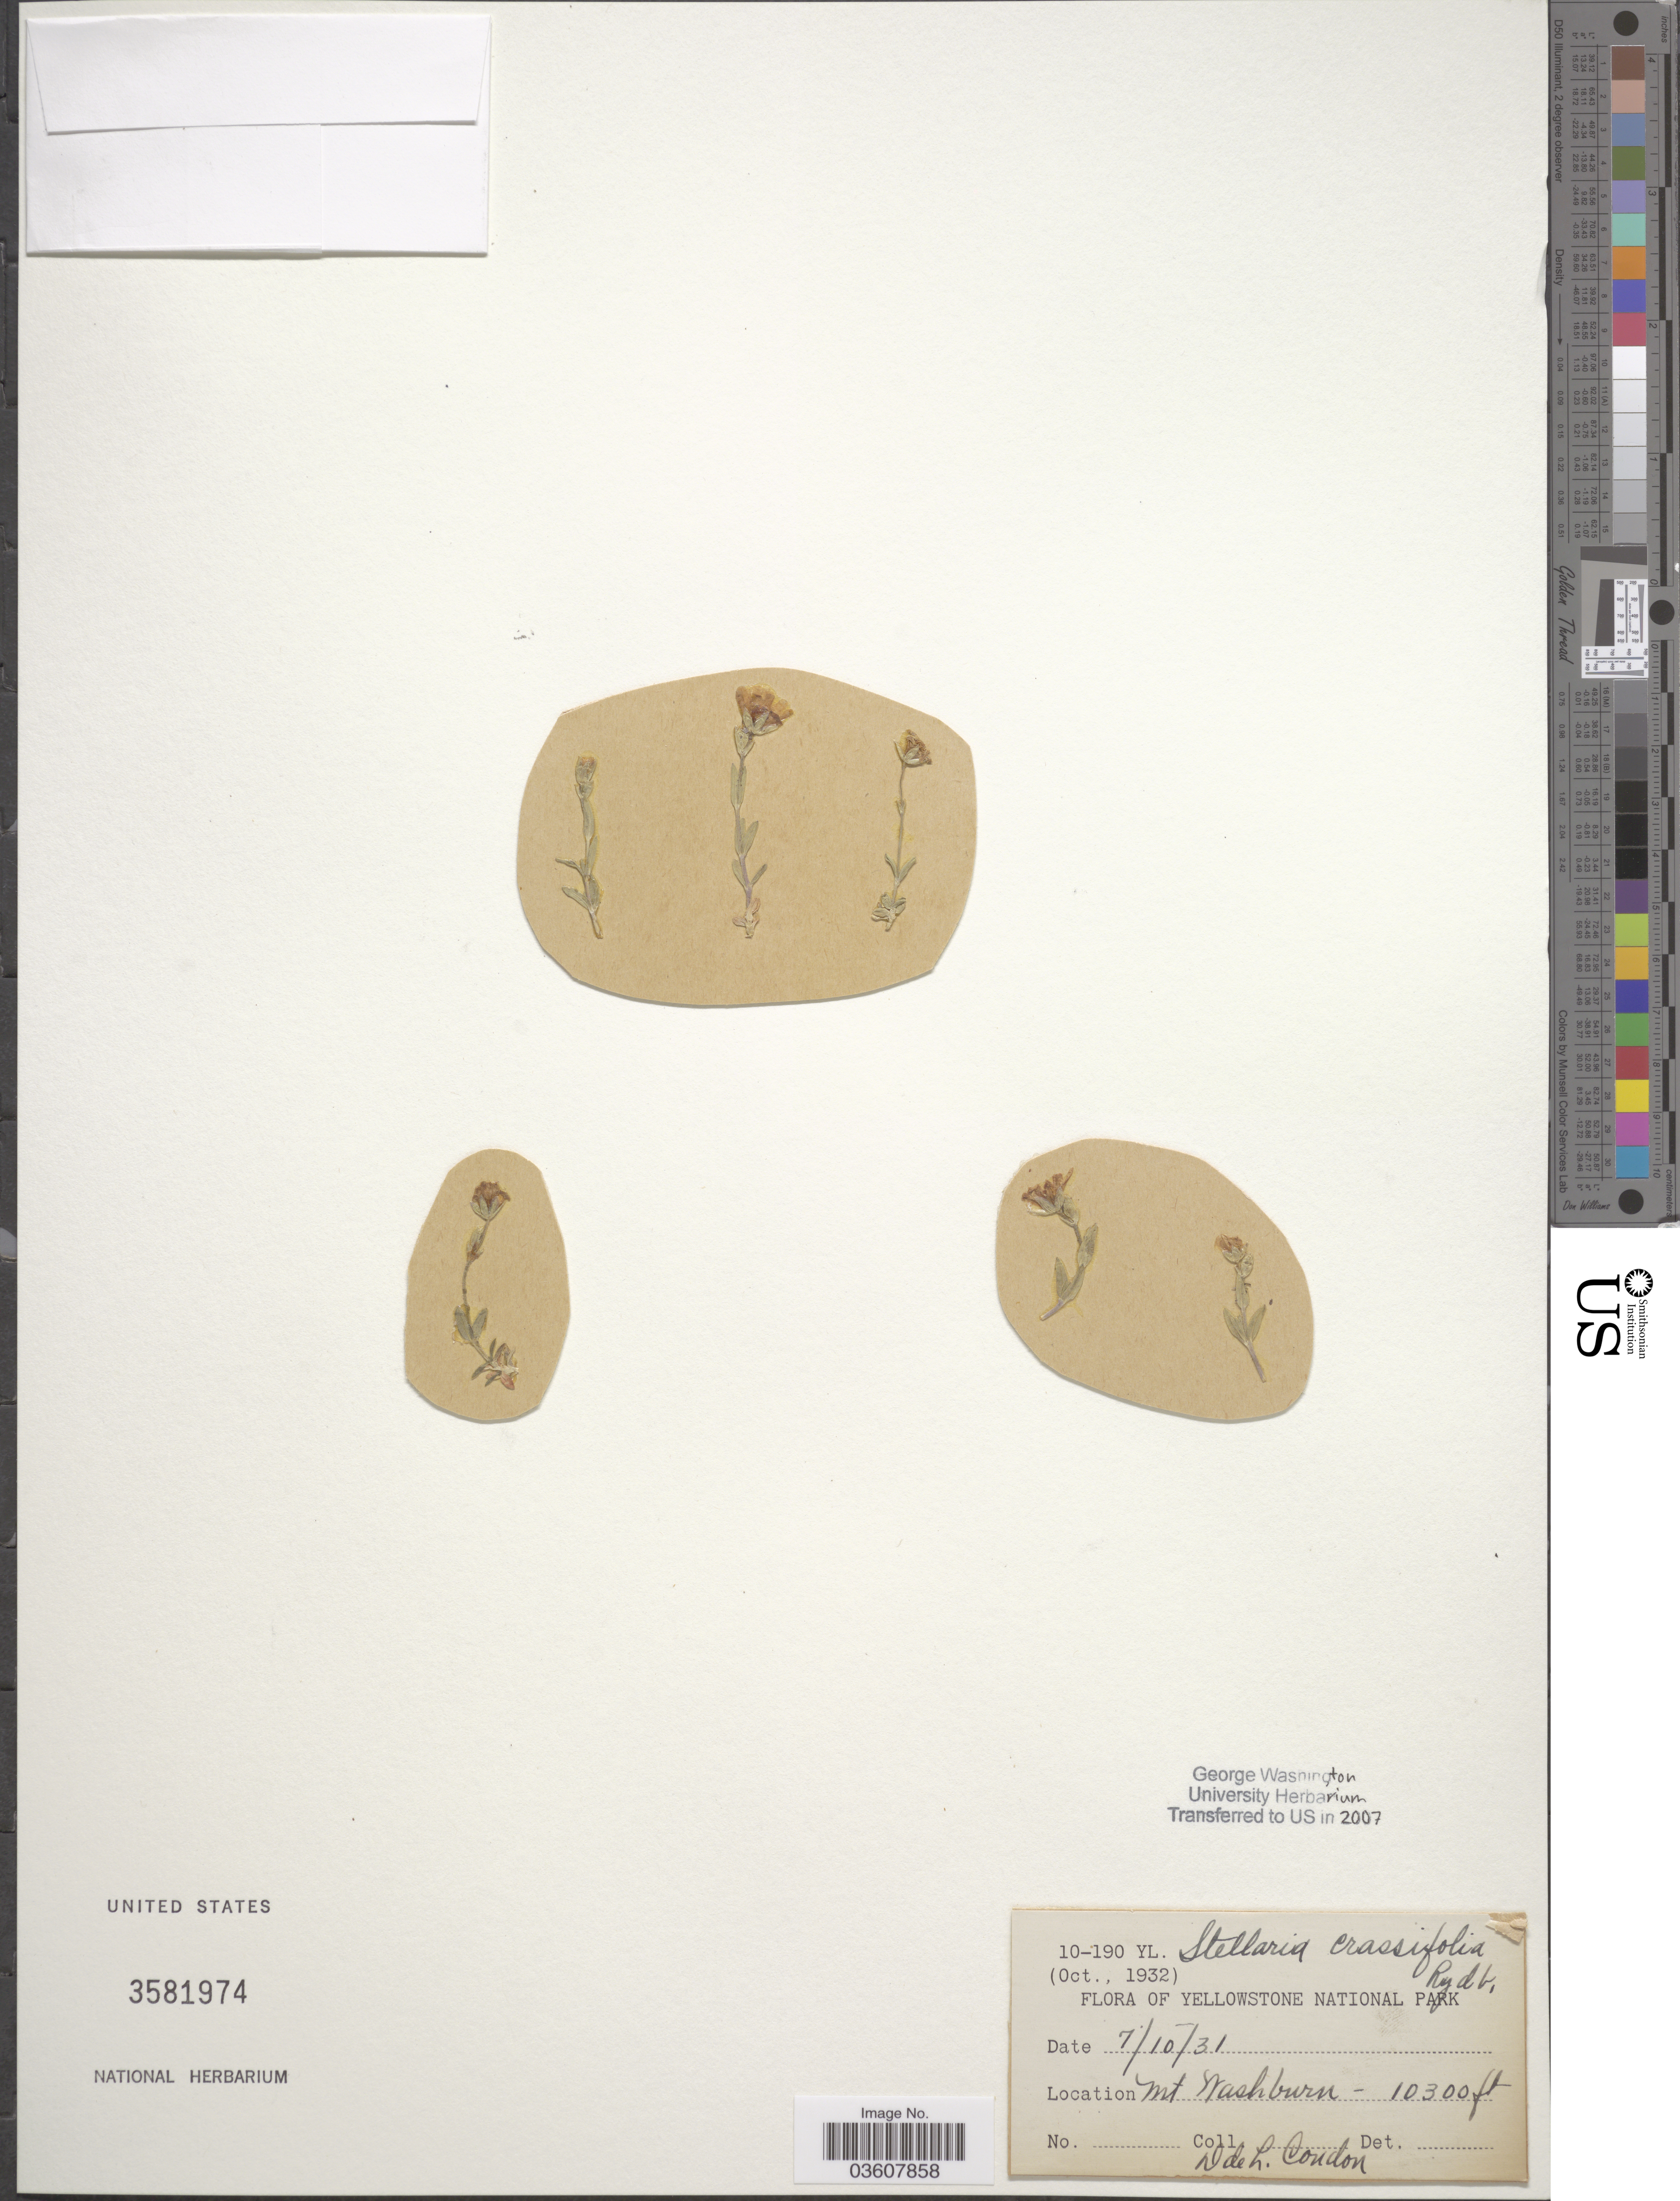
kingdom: Plantae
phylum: Tracheophyta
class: Magnoliopsida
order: Caryophyllales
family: Caryophyllaceae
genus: Stellaria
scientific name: Stellaria crassifolia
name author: Ehrh.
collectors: D. Condon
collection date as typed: Transcribed d/m/y: 10/7/31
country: United States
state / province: Wyoming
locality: Yellowstone National Park. Mt. Washburn.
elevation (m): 3139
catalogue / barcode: US 3581974